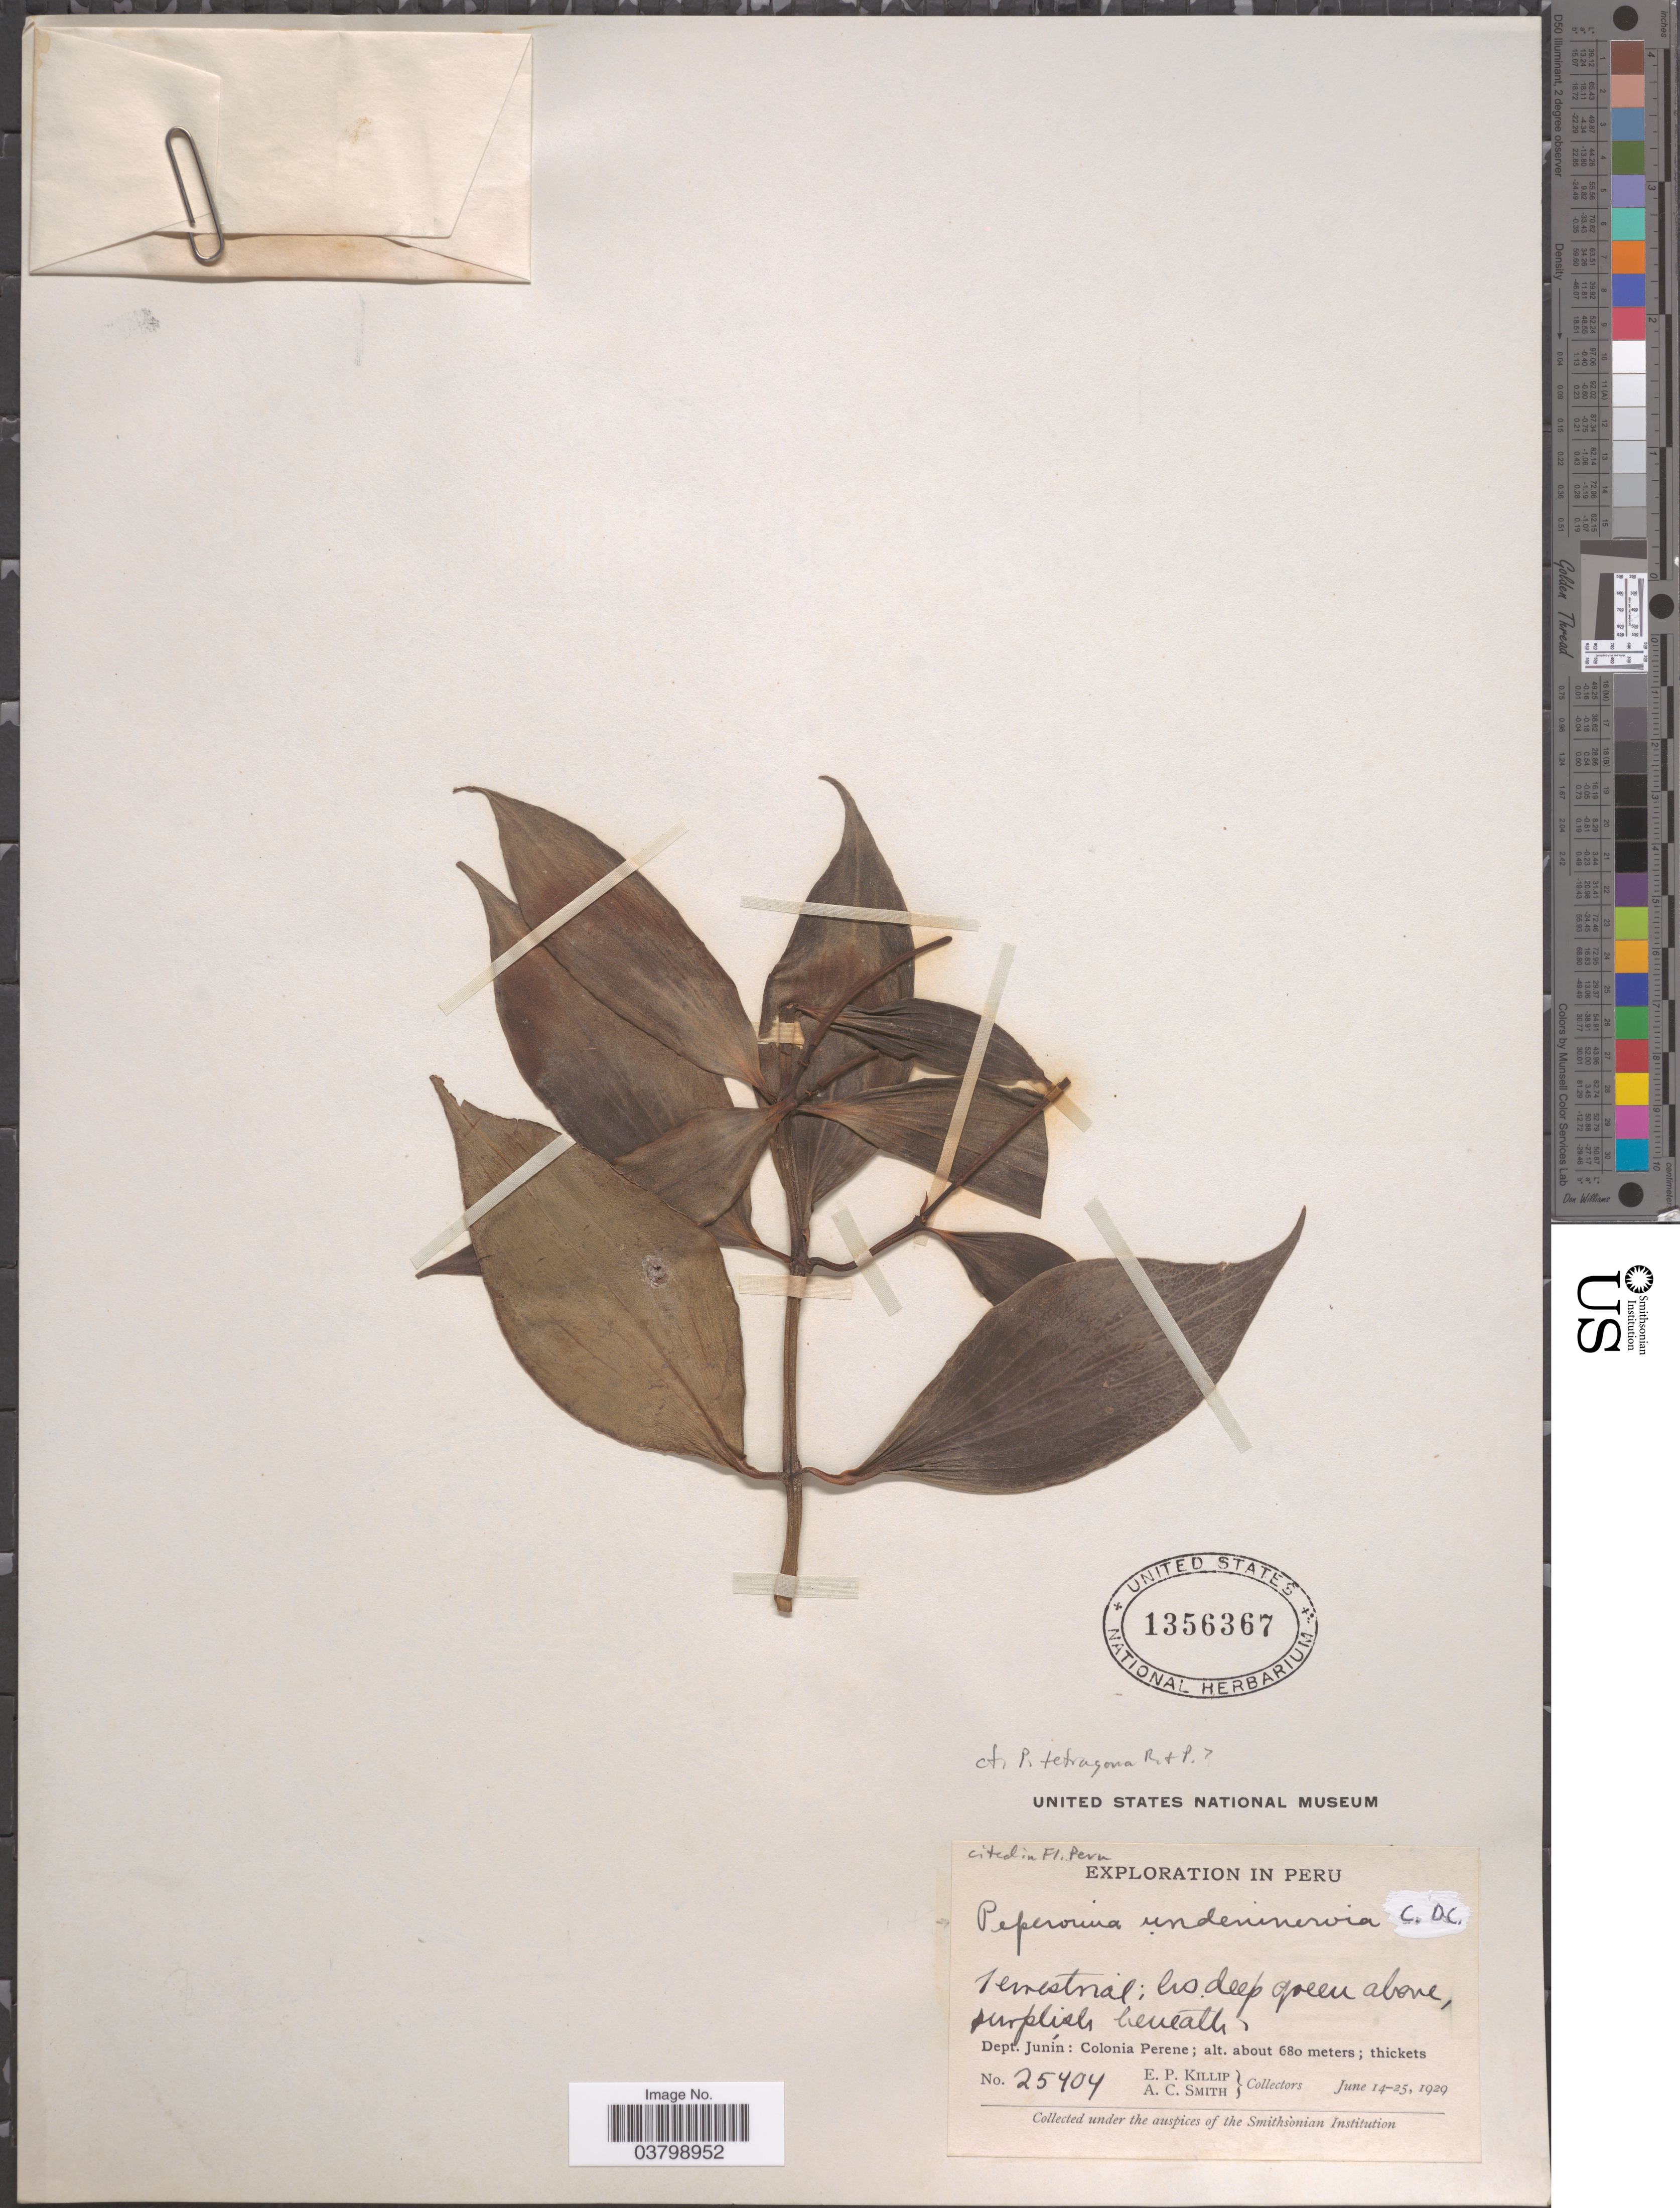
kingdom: Plantae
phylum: Tracheophyta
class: Magnoliopsida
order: Piperales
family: Piperaceae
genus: Peperomia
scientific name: Peperomia undeninervia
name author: C. DC.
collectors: E. P. Killip & A. C. Smith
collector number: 25404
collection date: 1929-06-14/1929-06-25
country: Peru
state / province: Junín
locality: Dept. Junín: Colonia Perene.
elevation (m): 680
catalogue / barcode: US 1356367